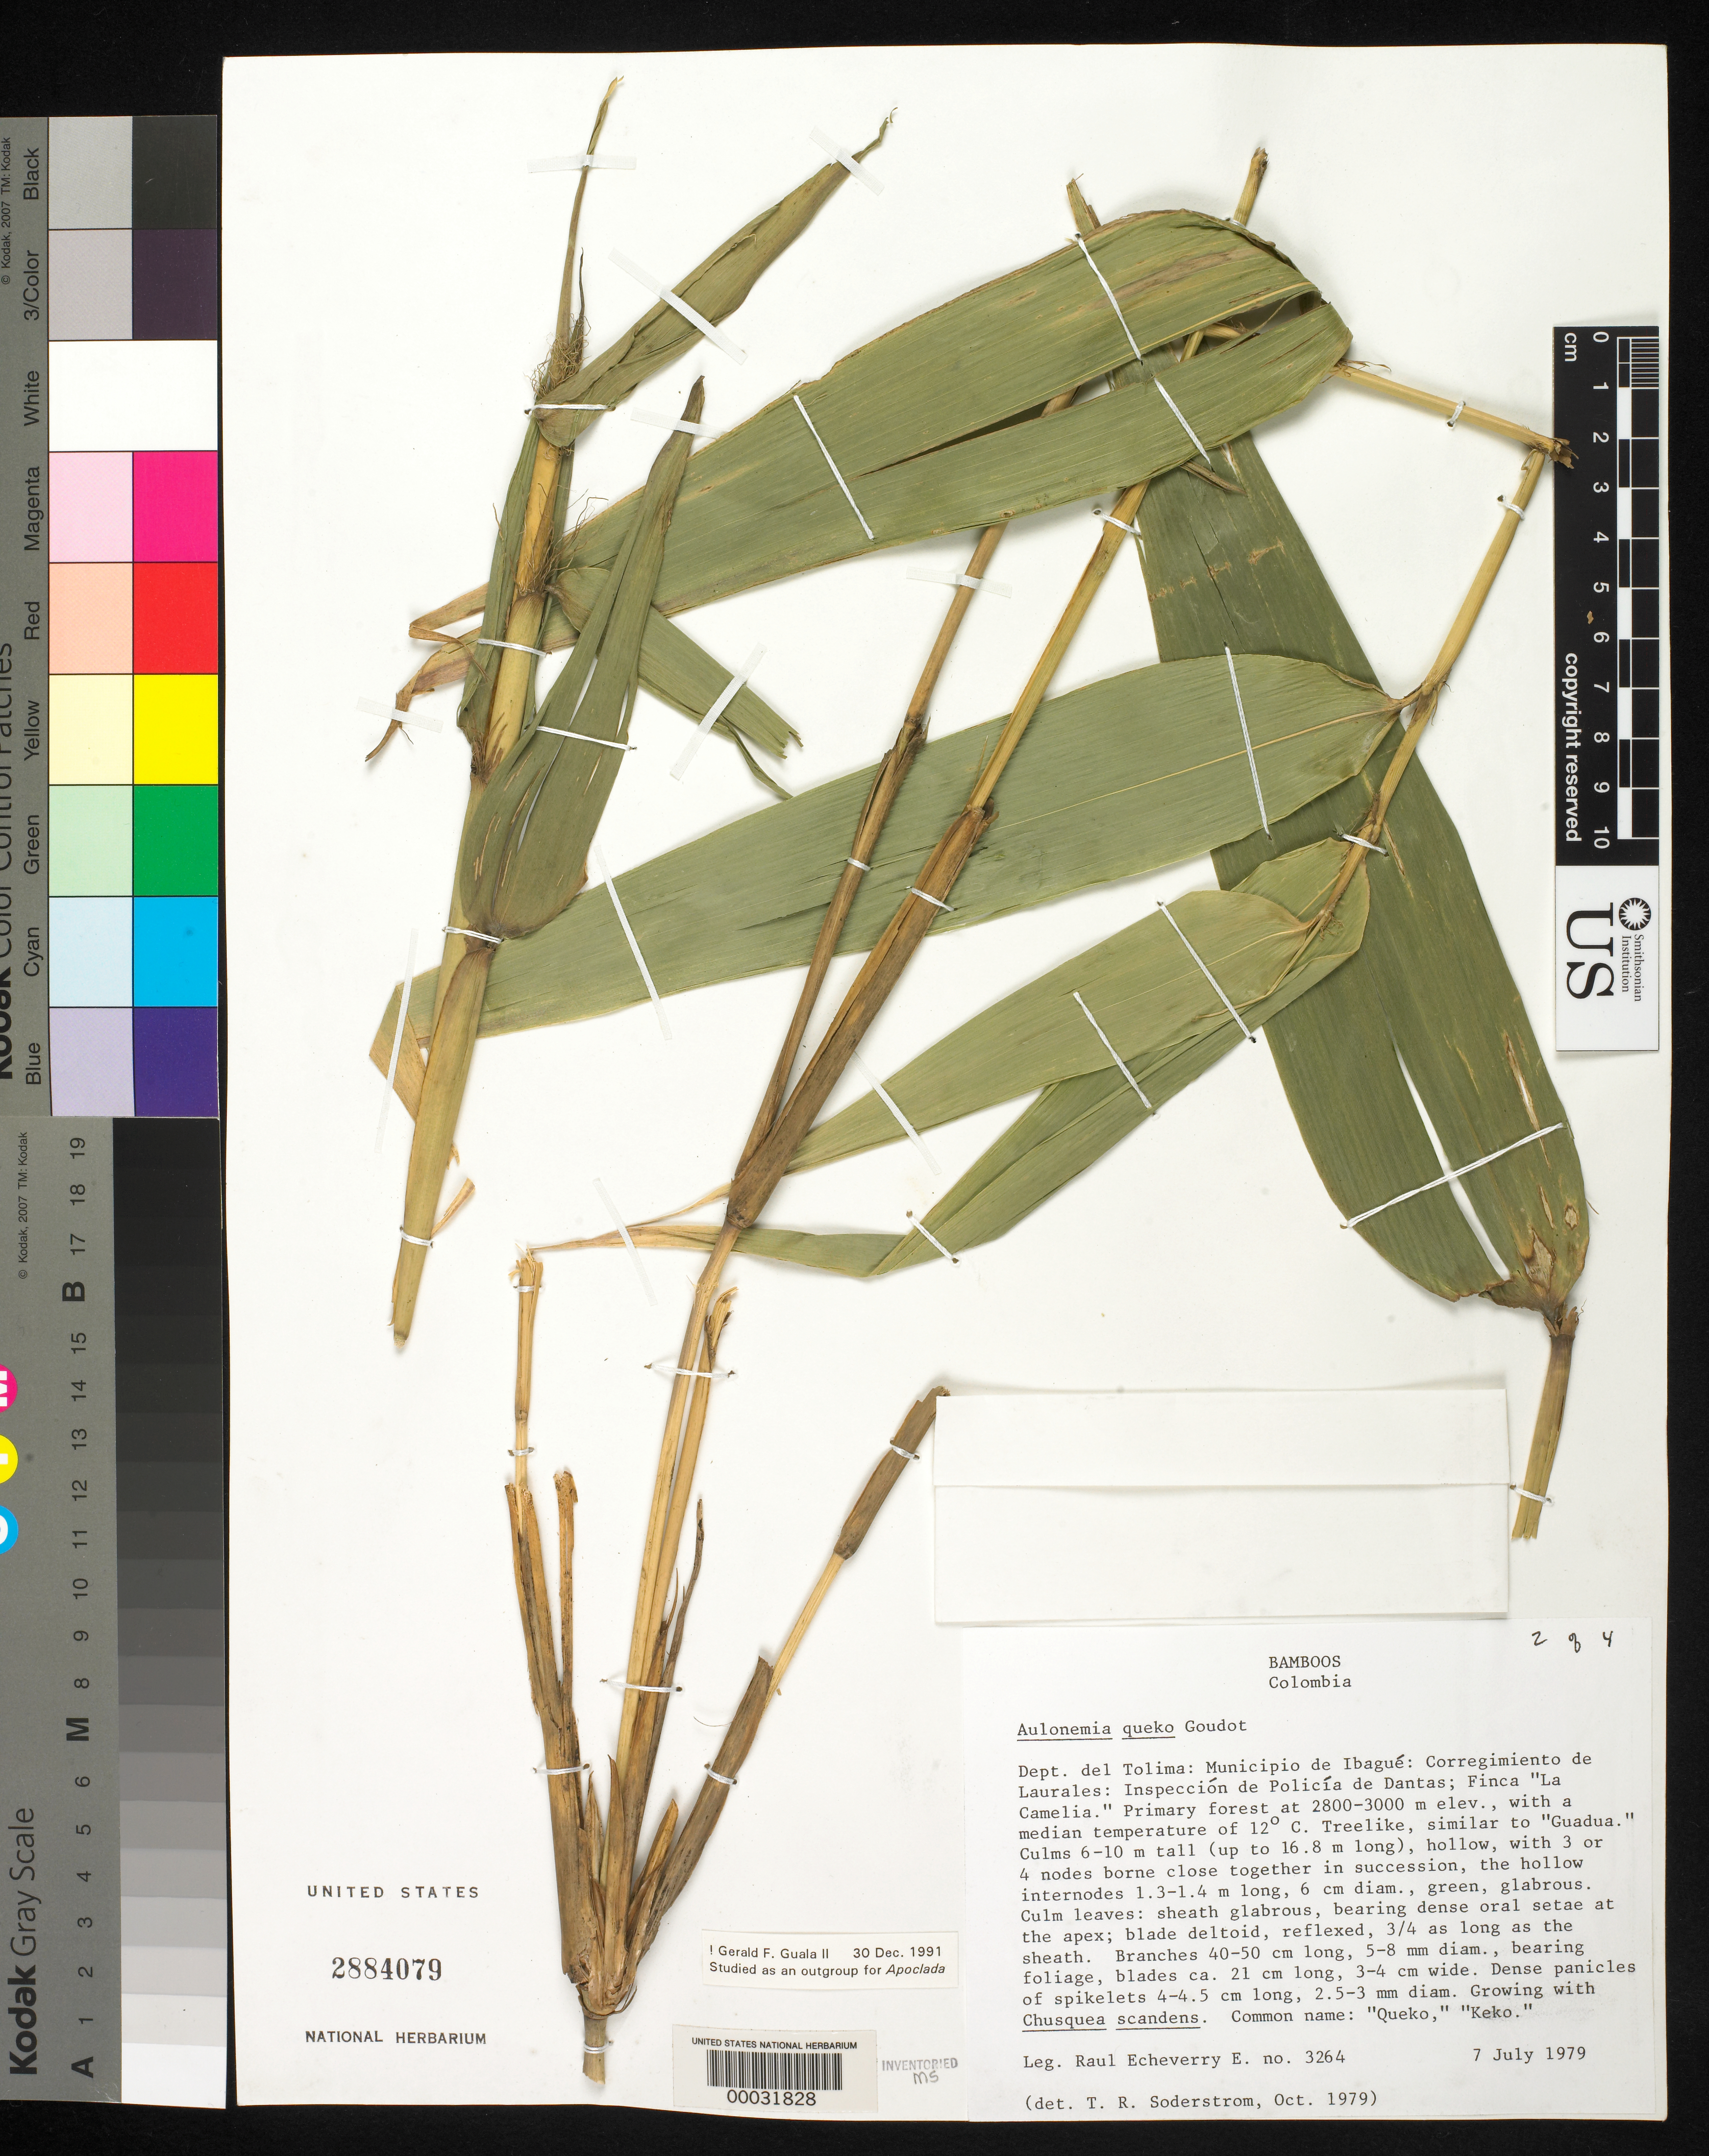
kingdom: Plantae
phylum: Tracheophyta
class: Liliopsida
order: Poales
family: Poaceae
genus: Aulonemia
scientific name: Aulonemia queko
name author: Goudot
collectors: E. Echeverry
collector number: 3264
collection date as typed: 07 Jul 1979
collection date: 1979-07-07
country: Colombia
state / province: Tolima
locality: Ibague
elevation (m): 2800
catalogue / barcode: US 2884079